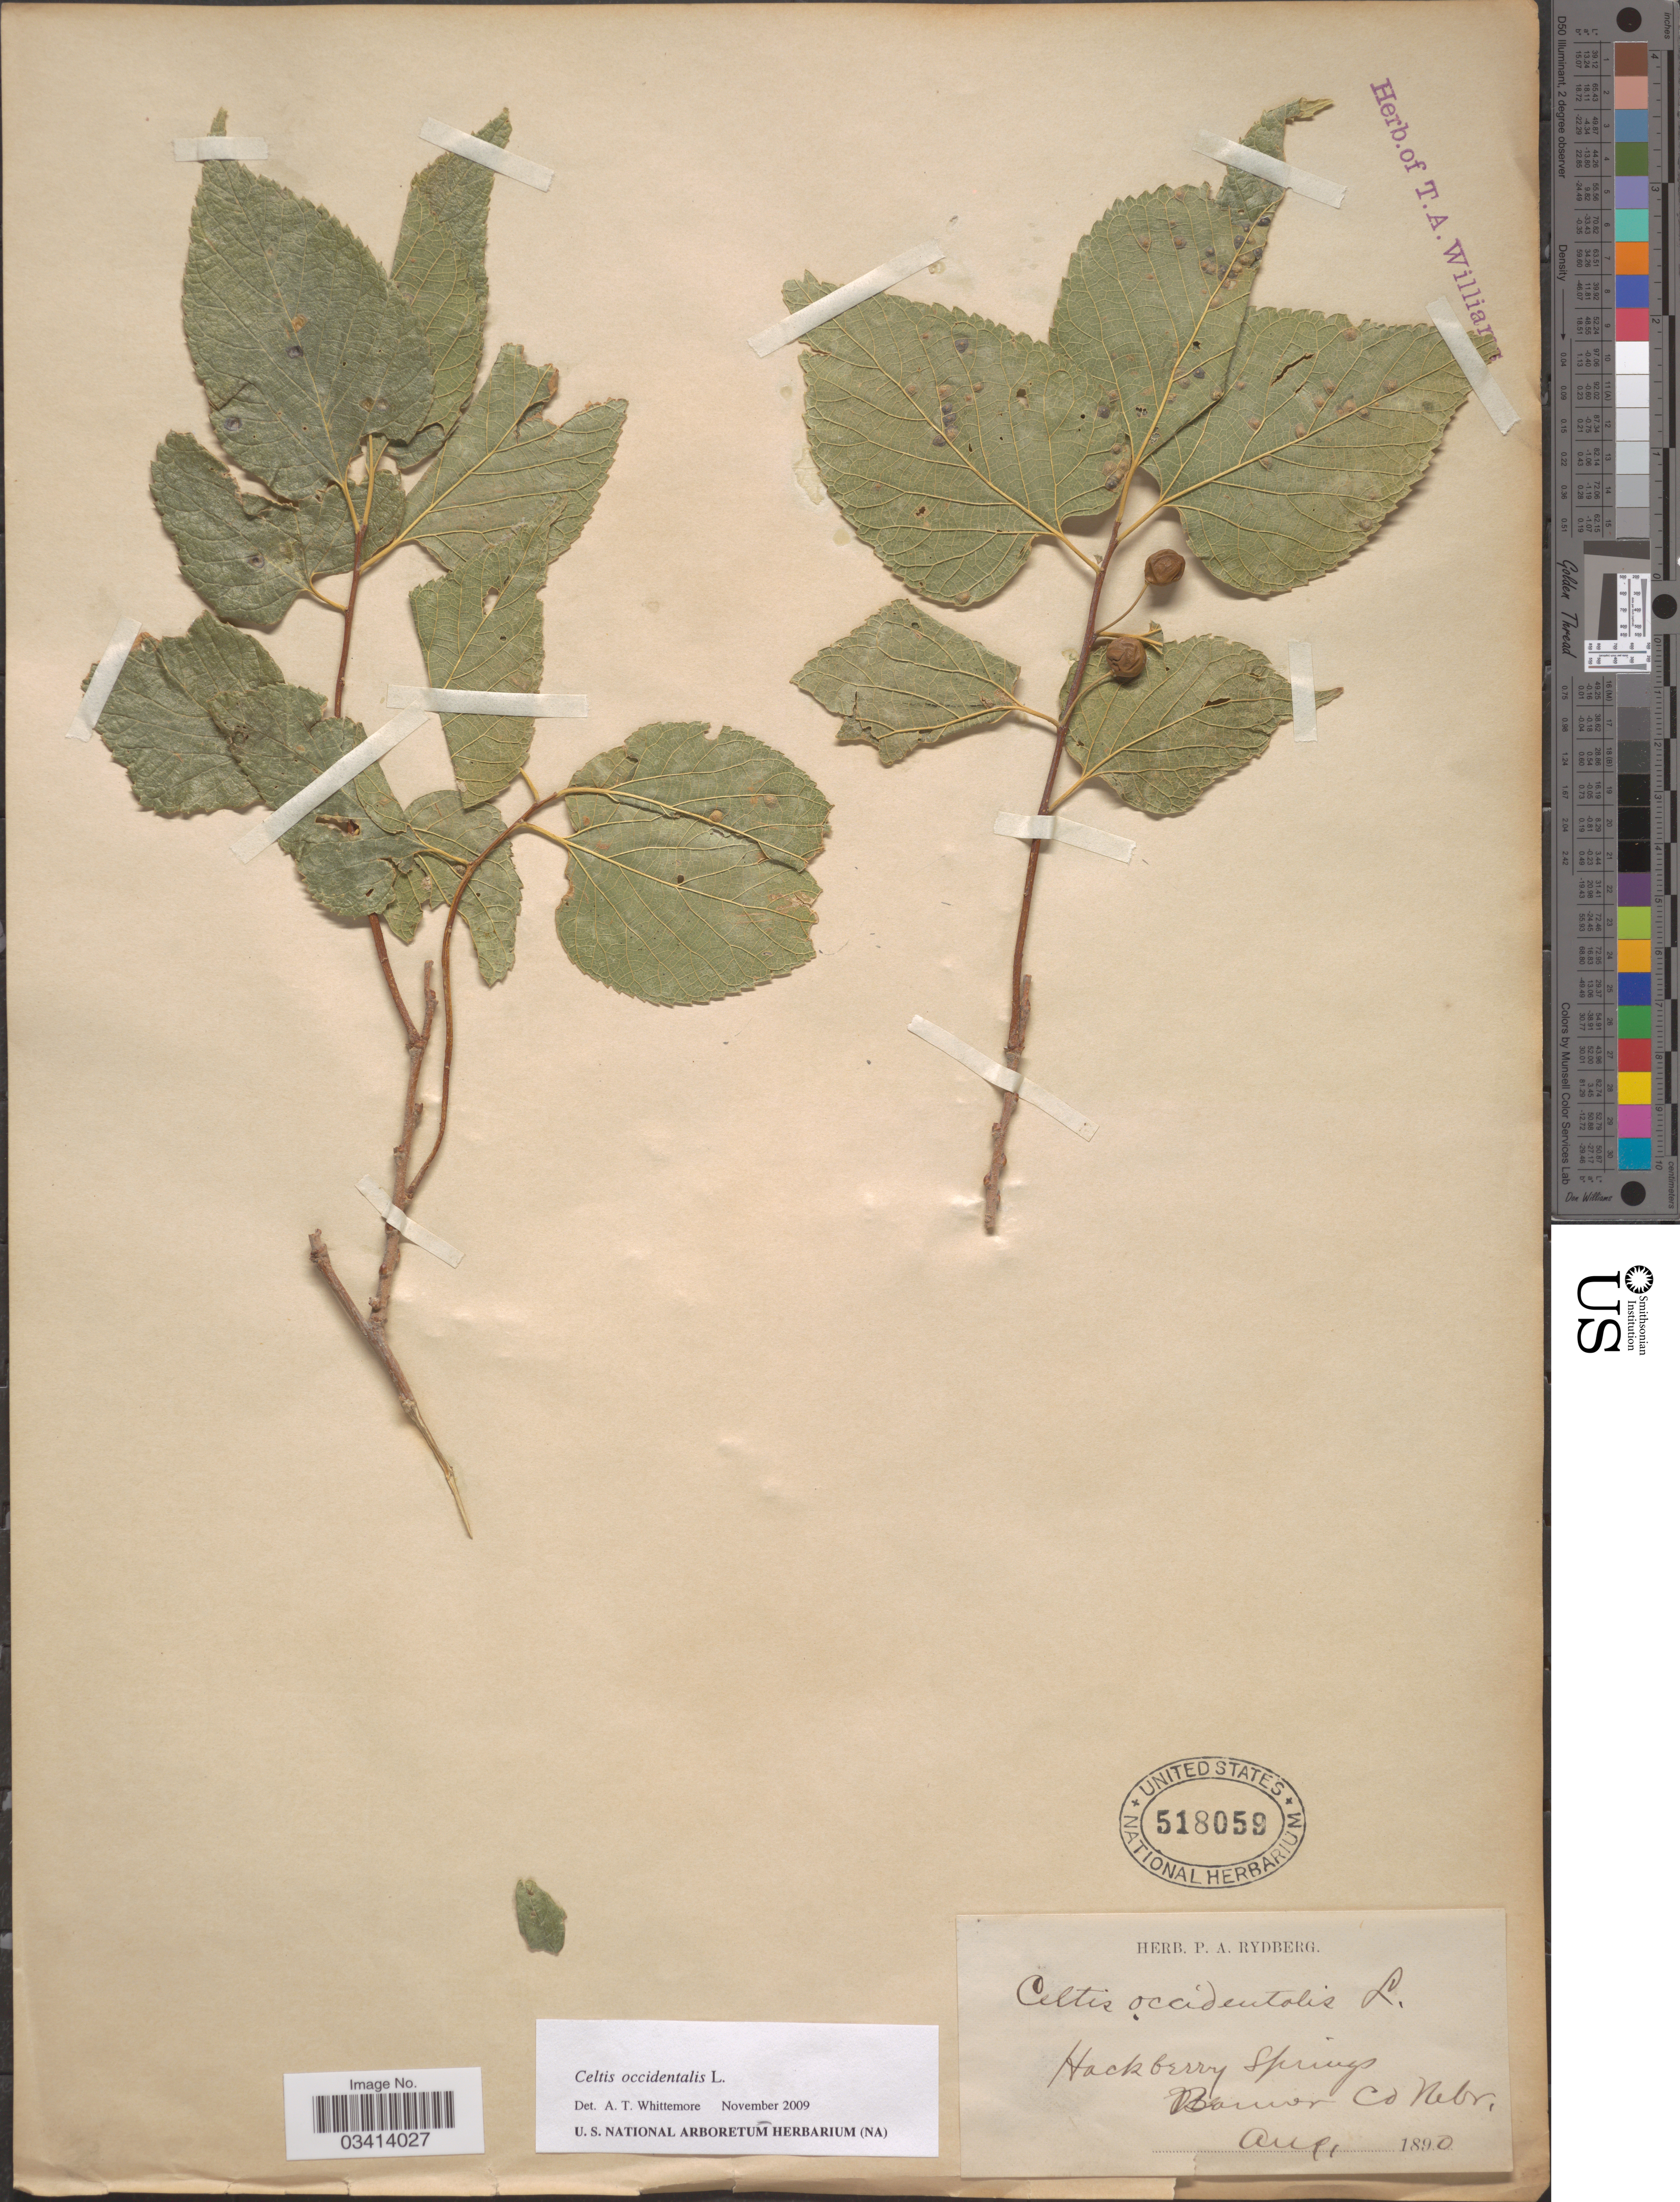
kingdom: Plantae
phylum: Tracheophyta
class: Magnoliopsida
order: Rosales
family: Cannabaceae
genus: Celtis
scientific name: Celtis occidentalis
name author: L.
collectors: ex herb. P. A. Rydberg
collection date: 1890-08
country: United States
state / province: Nebraska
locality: Hackberry Springs. Banner Co.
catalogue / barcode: US 518059